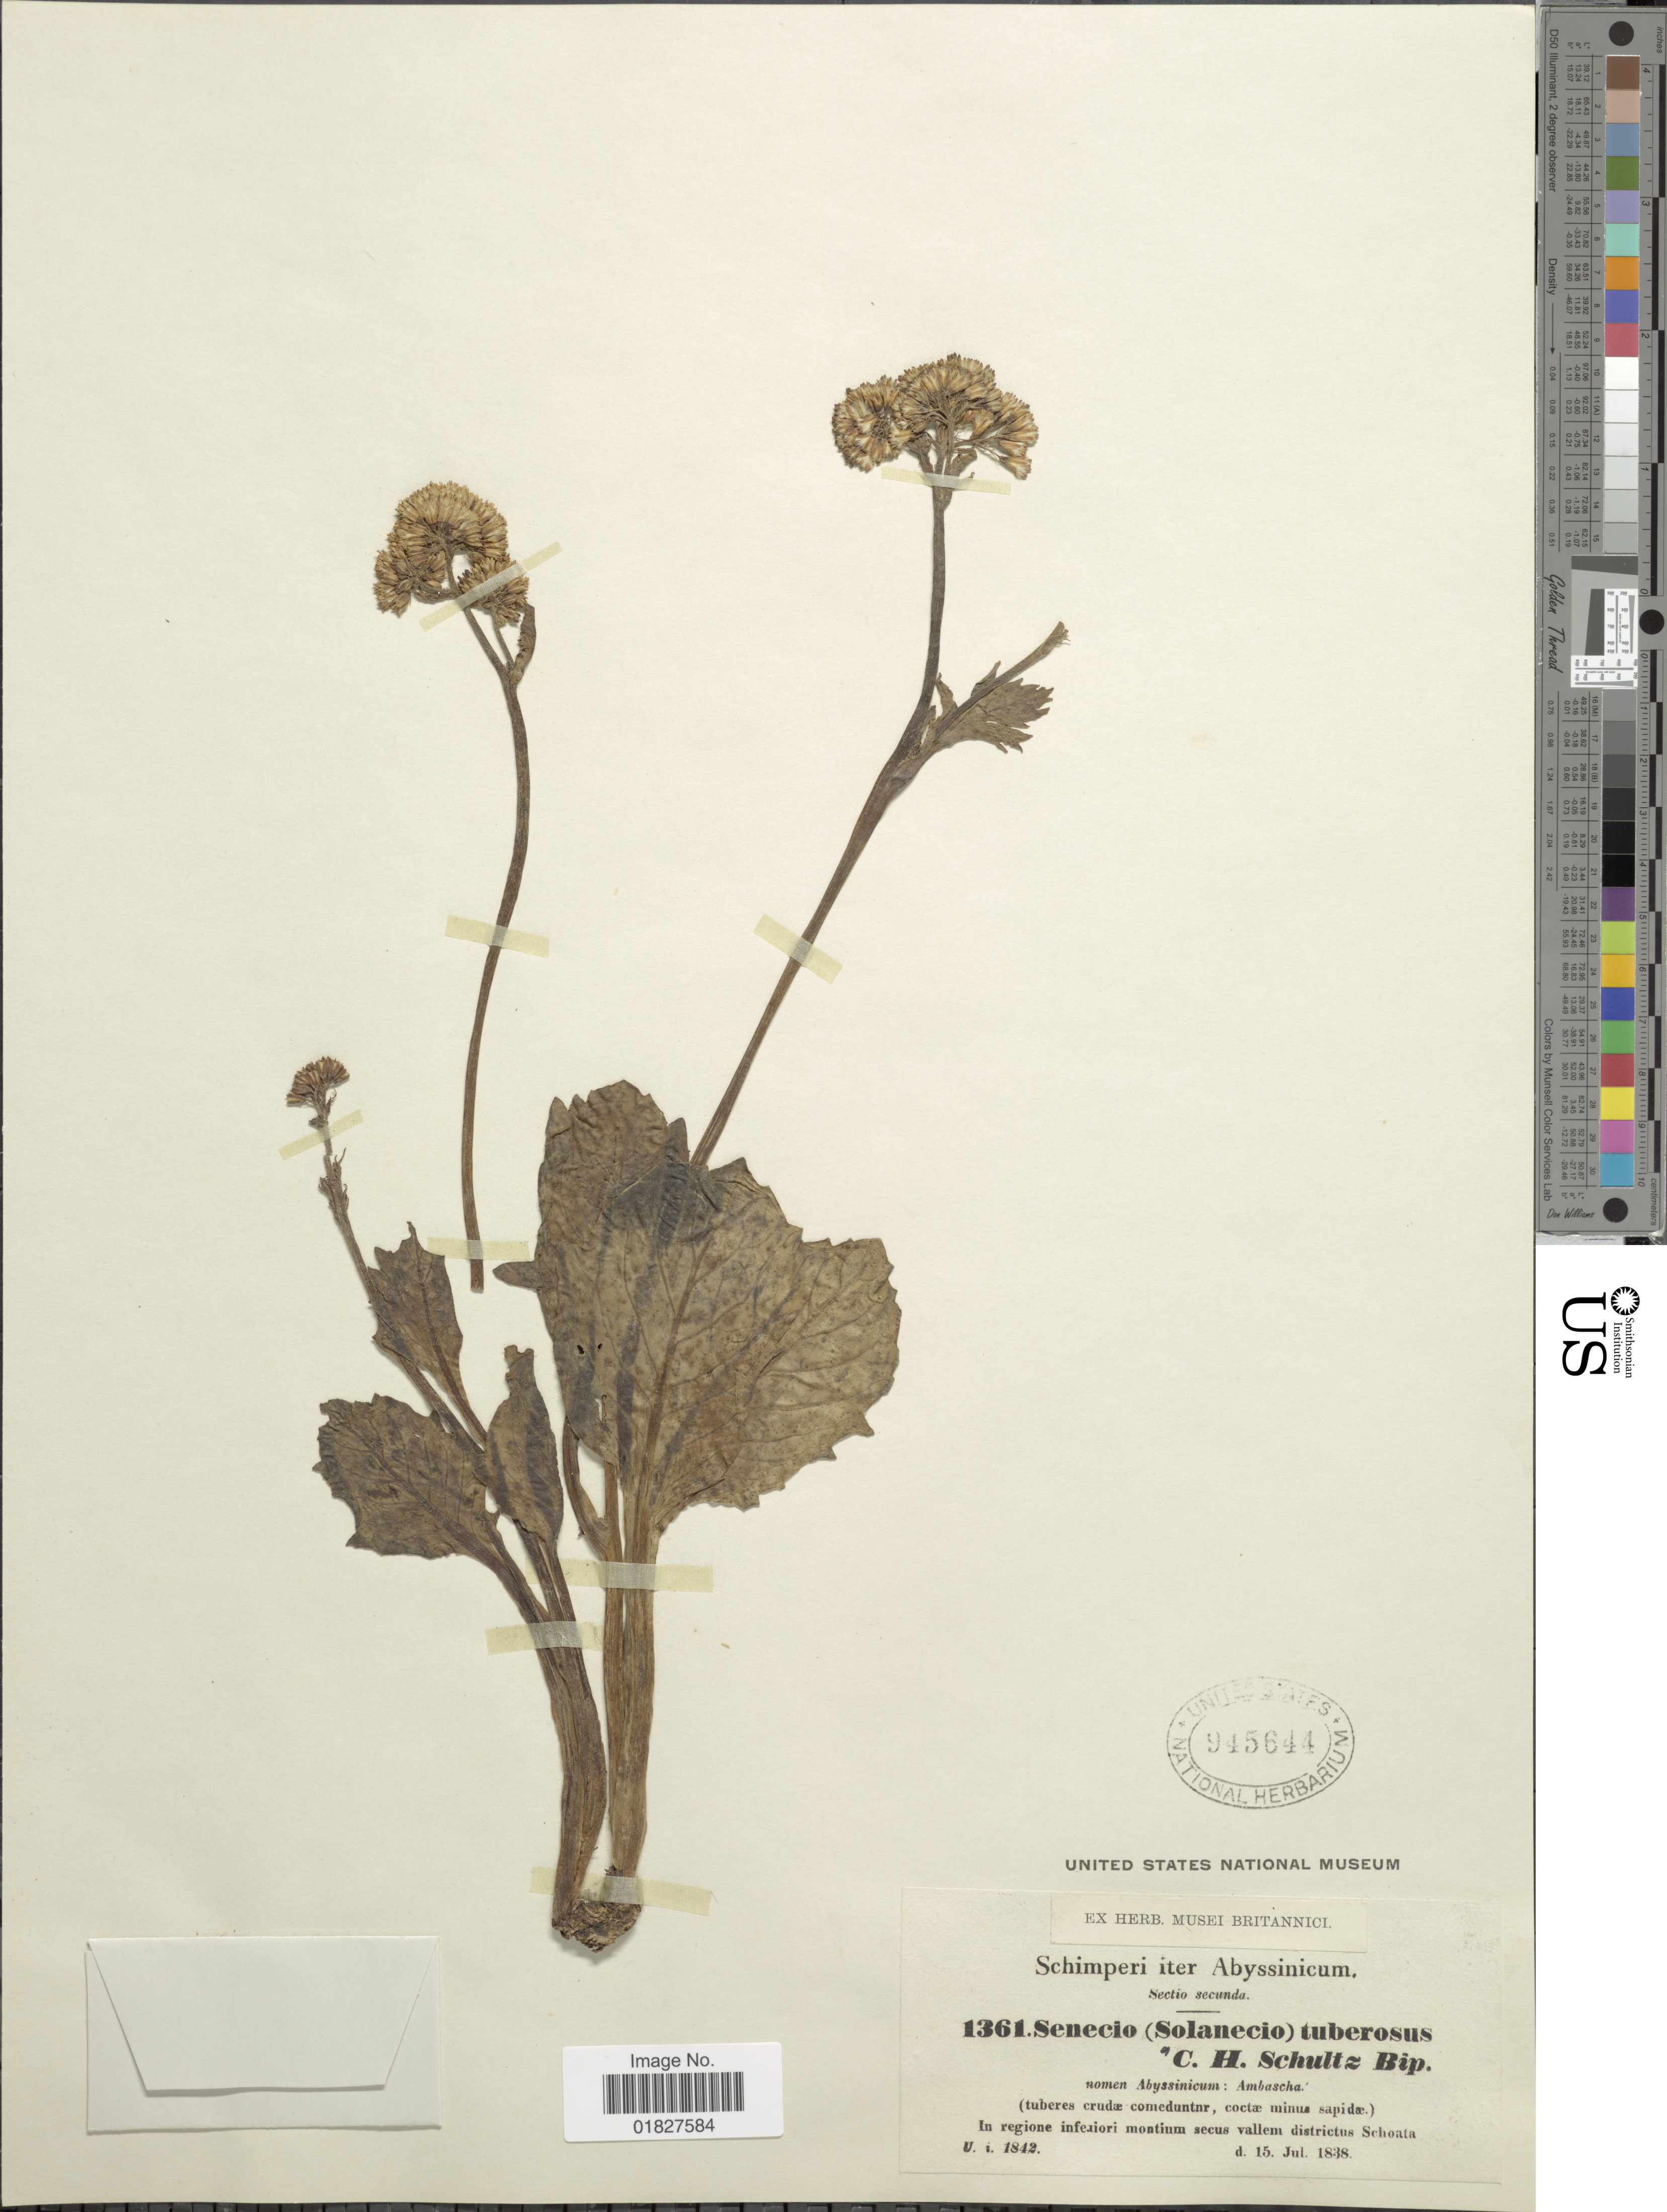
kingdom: Plantae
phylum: Tracheophyta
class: Magnoliopsida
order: Asterales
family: Asteraceae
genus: Solanecio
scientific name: Solanecio tuberosus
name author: (Sch. Bip. ex A. Rich.) C. Jeffrey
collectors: -. Schimper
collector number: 1361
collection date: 1838-07-15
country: Eritrea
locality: Abyssinicum, Sectio secunda, districtus Schoata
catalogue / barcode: US 945644